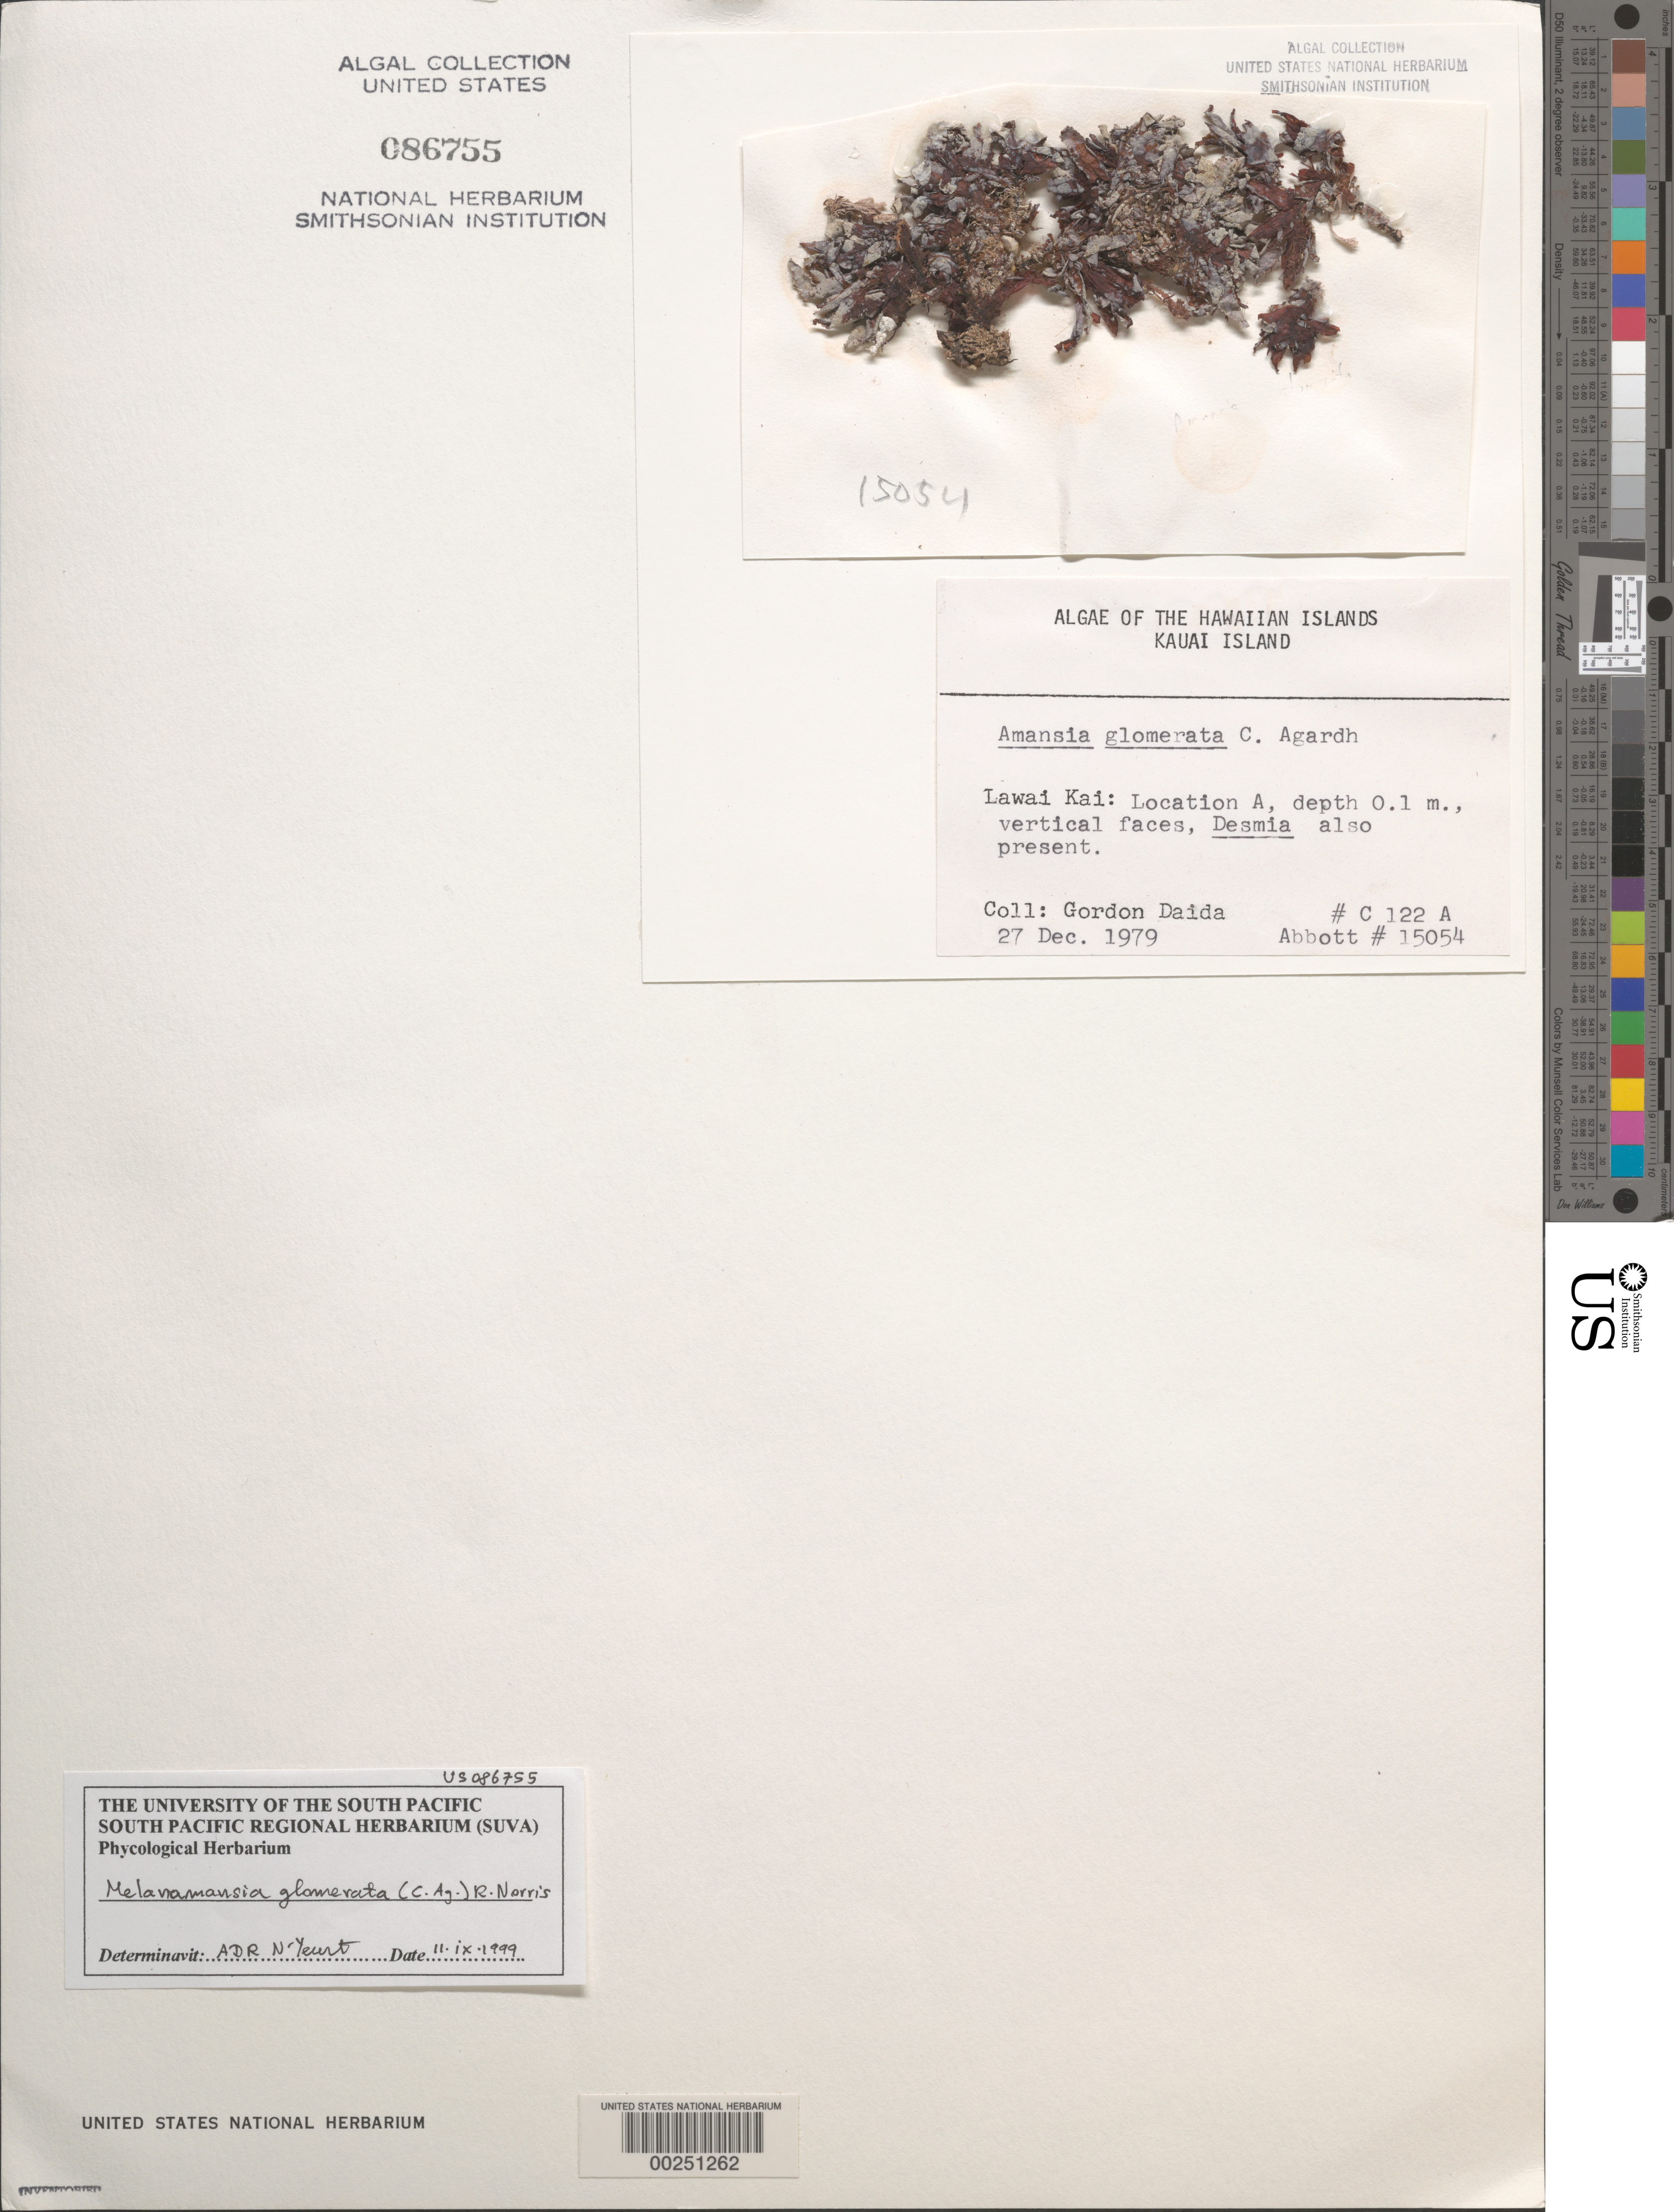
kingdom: Plantae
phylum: Rhodophyta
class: Florideophyceae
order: Ceramiales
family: Rhodomelaceae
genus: Amansia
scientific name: Amansia glomerata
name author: C. Agardh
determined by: Algae name updating Project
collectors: G. Daida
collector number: C122a & IAA 15054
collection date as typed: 27 Dec 1979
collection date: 1979-12-27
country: United States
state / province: Hawaii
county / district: Kauai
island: Kaua'i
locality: Lawai Kai, Location A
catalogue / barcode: US 86755